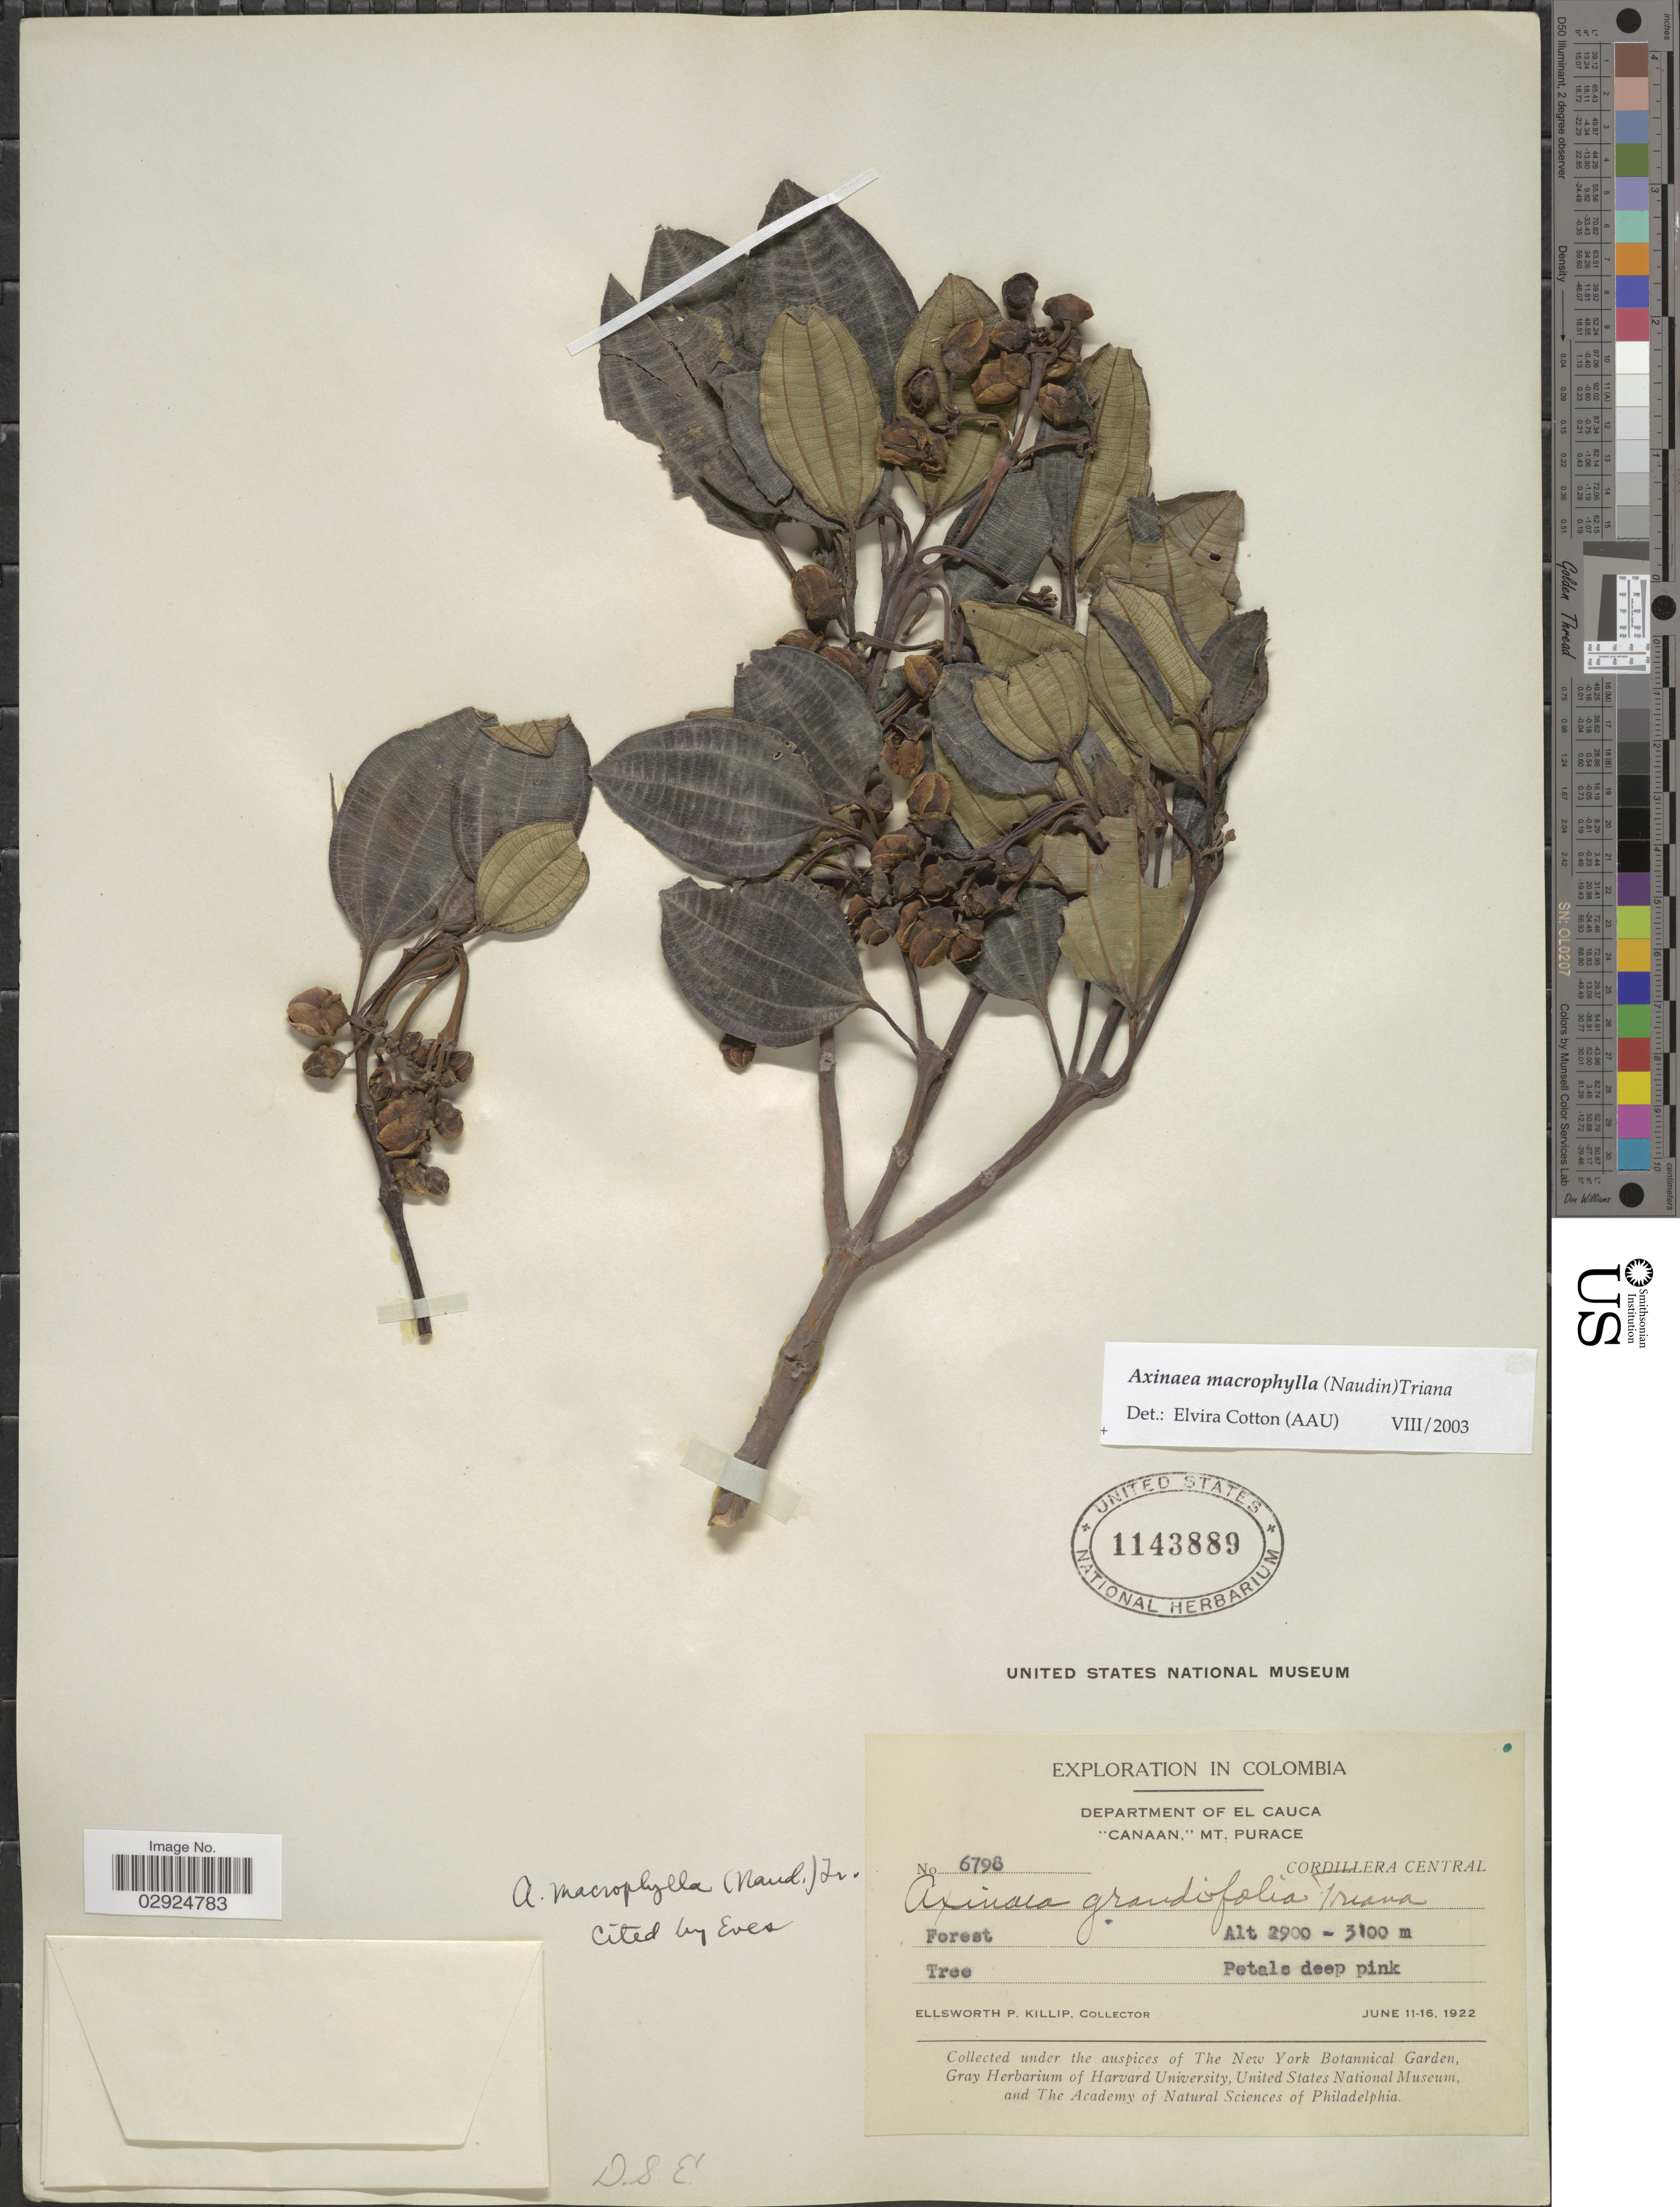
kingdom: Plantae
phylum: Tracheophyta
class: Magnoliopsida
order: Myrtales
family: Melastomataceae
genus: Axinaea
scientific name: Axinaea macrophylla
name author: (Naudin) Triana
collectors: E. P. Killip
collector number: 6798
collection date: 1922-06-11/1922-06-16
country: Colombia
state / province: Cauca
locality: Department of El Cauca. "Canaan", Mt. Purace. Cordillera Central. Forest.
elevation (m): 2900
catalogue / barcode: US 1143889